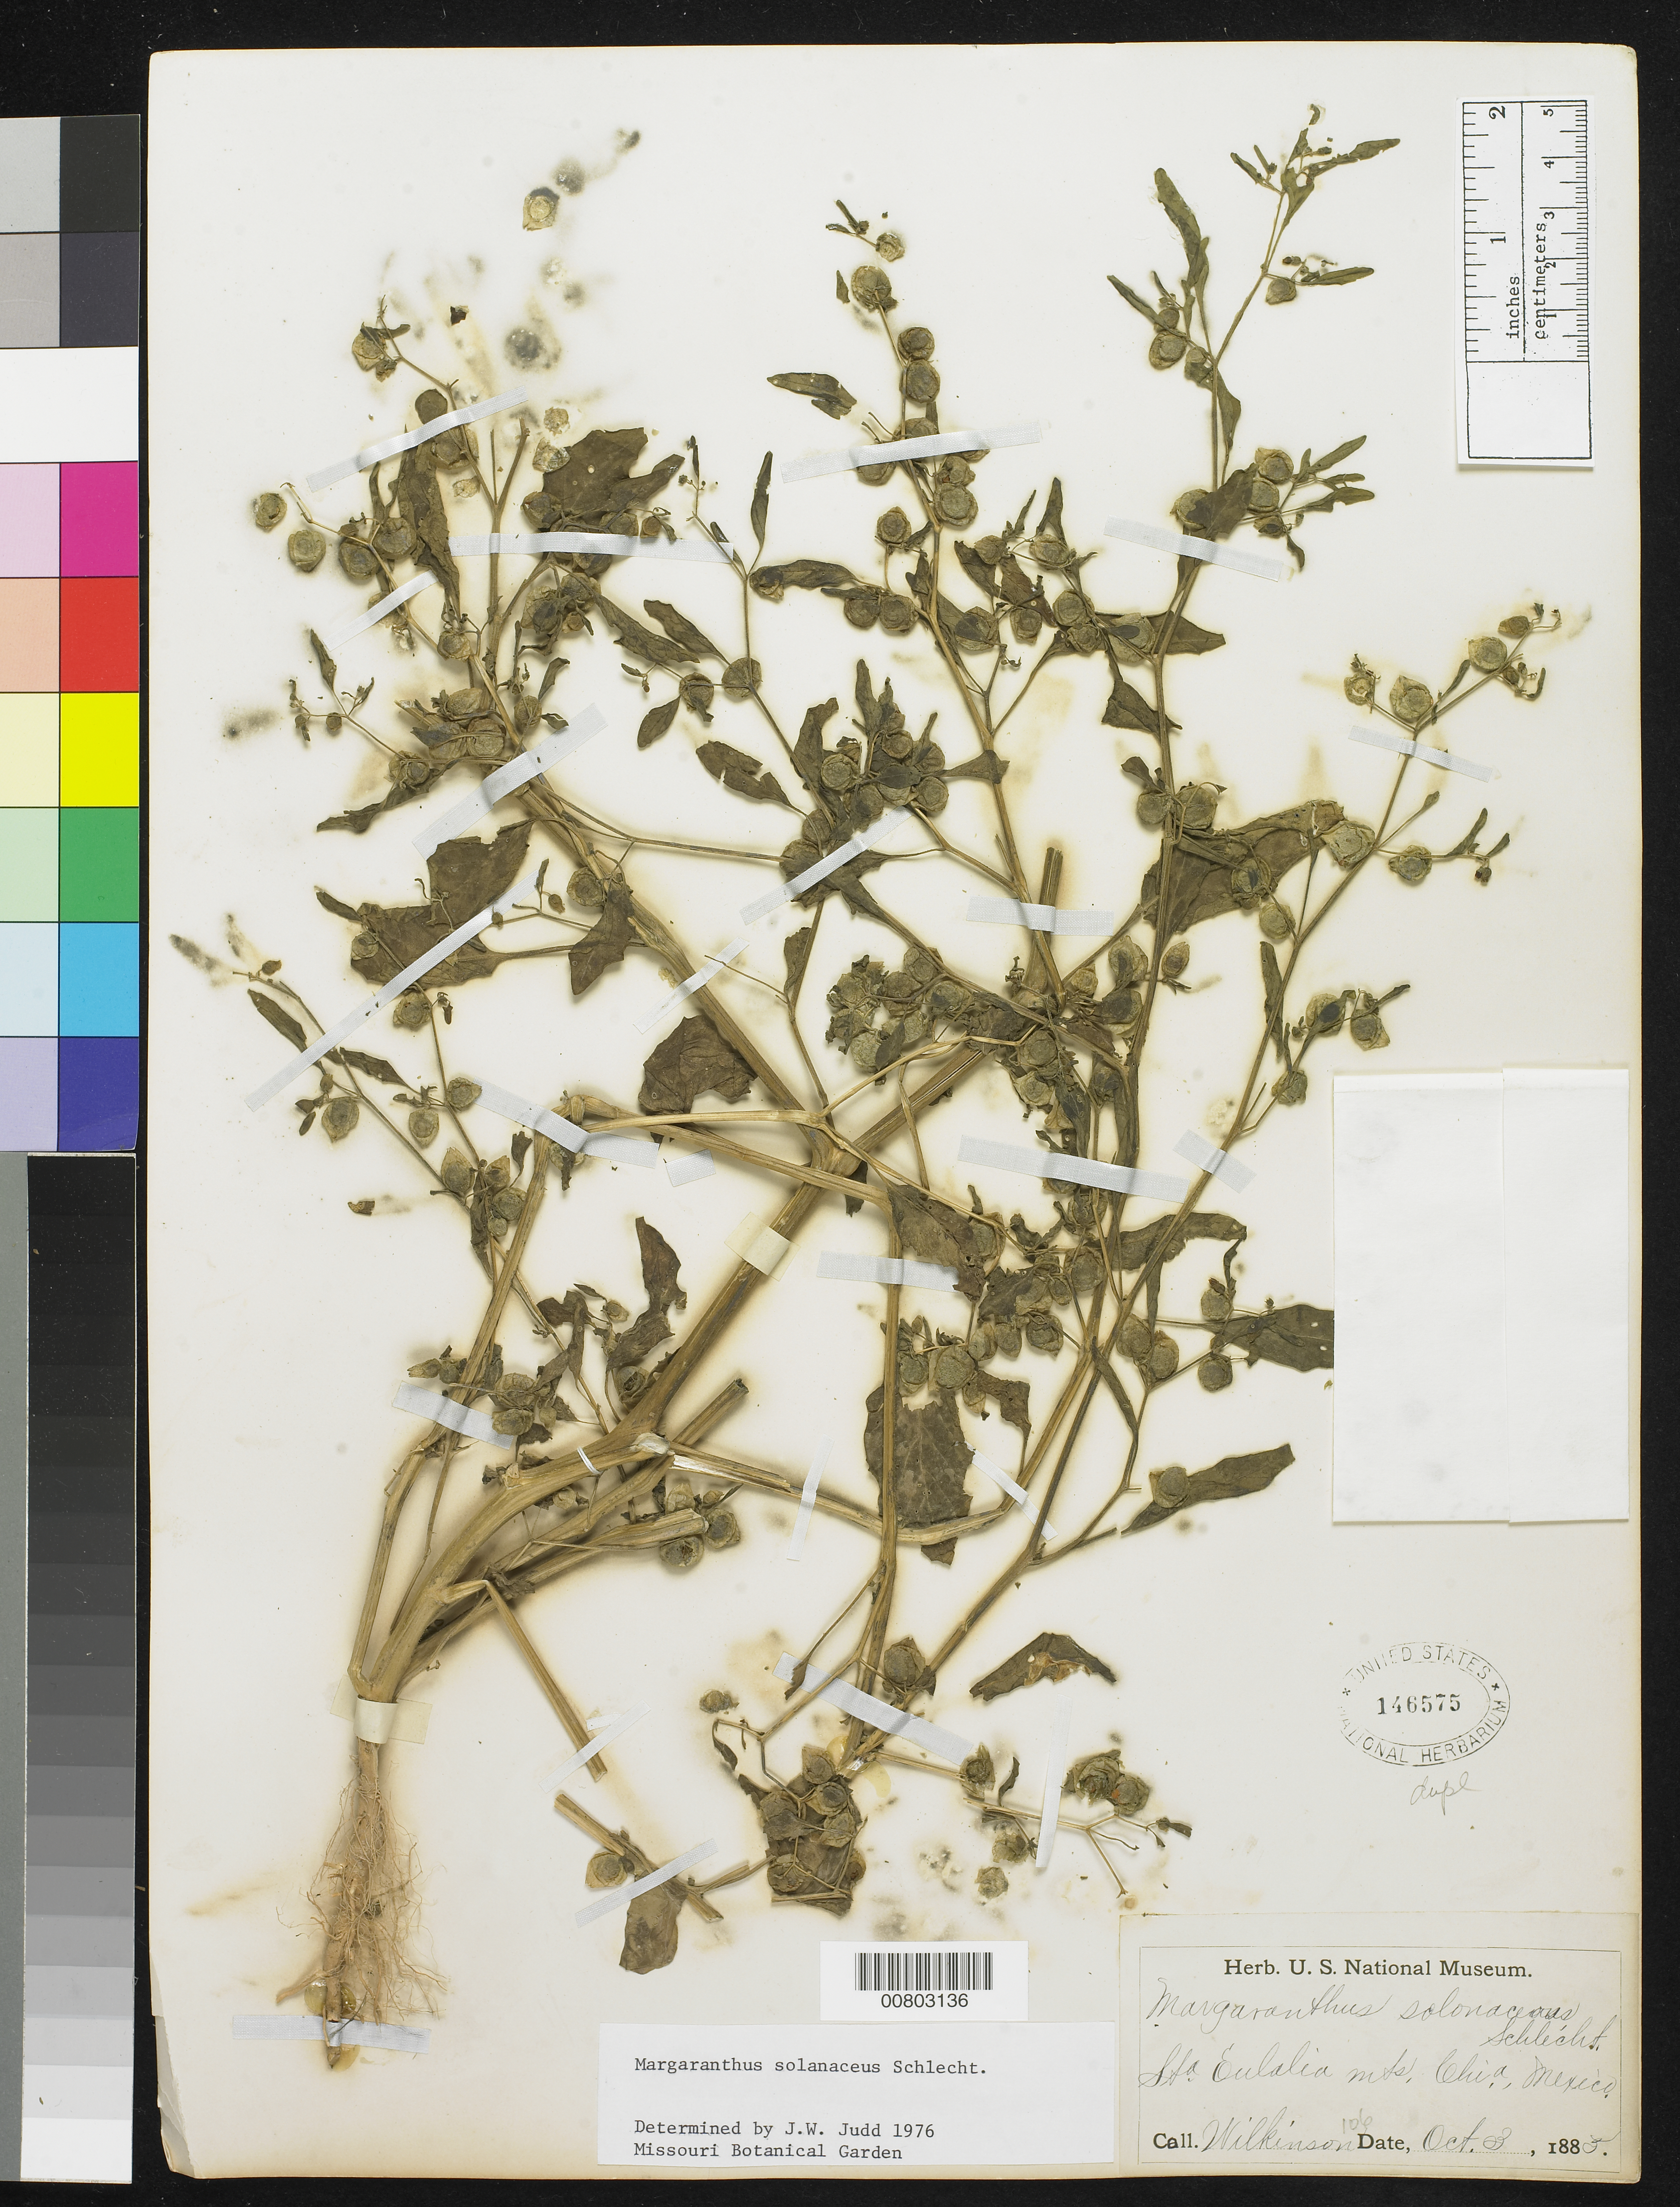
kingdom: Plantae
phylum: Tracheophyta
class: Magnoliopsida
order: Solanales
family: Solanaceae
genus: Margaranthus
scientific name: Margaranthus solanaceus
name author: Schltdl.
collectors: E. Wilkinson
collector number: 106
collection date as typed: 03 Oct 1885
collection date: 1885-10-03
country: Mexico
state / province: Chihuahua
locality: Sta. Eulalia Mts., Chihuahua.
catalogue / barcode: US 146575